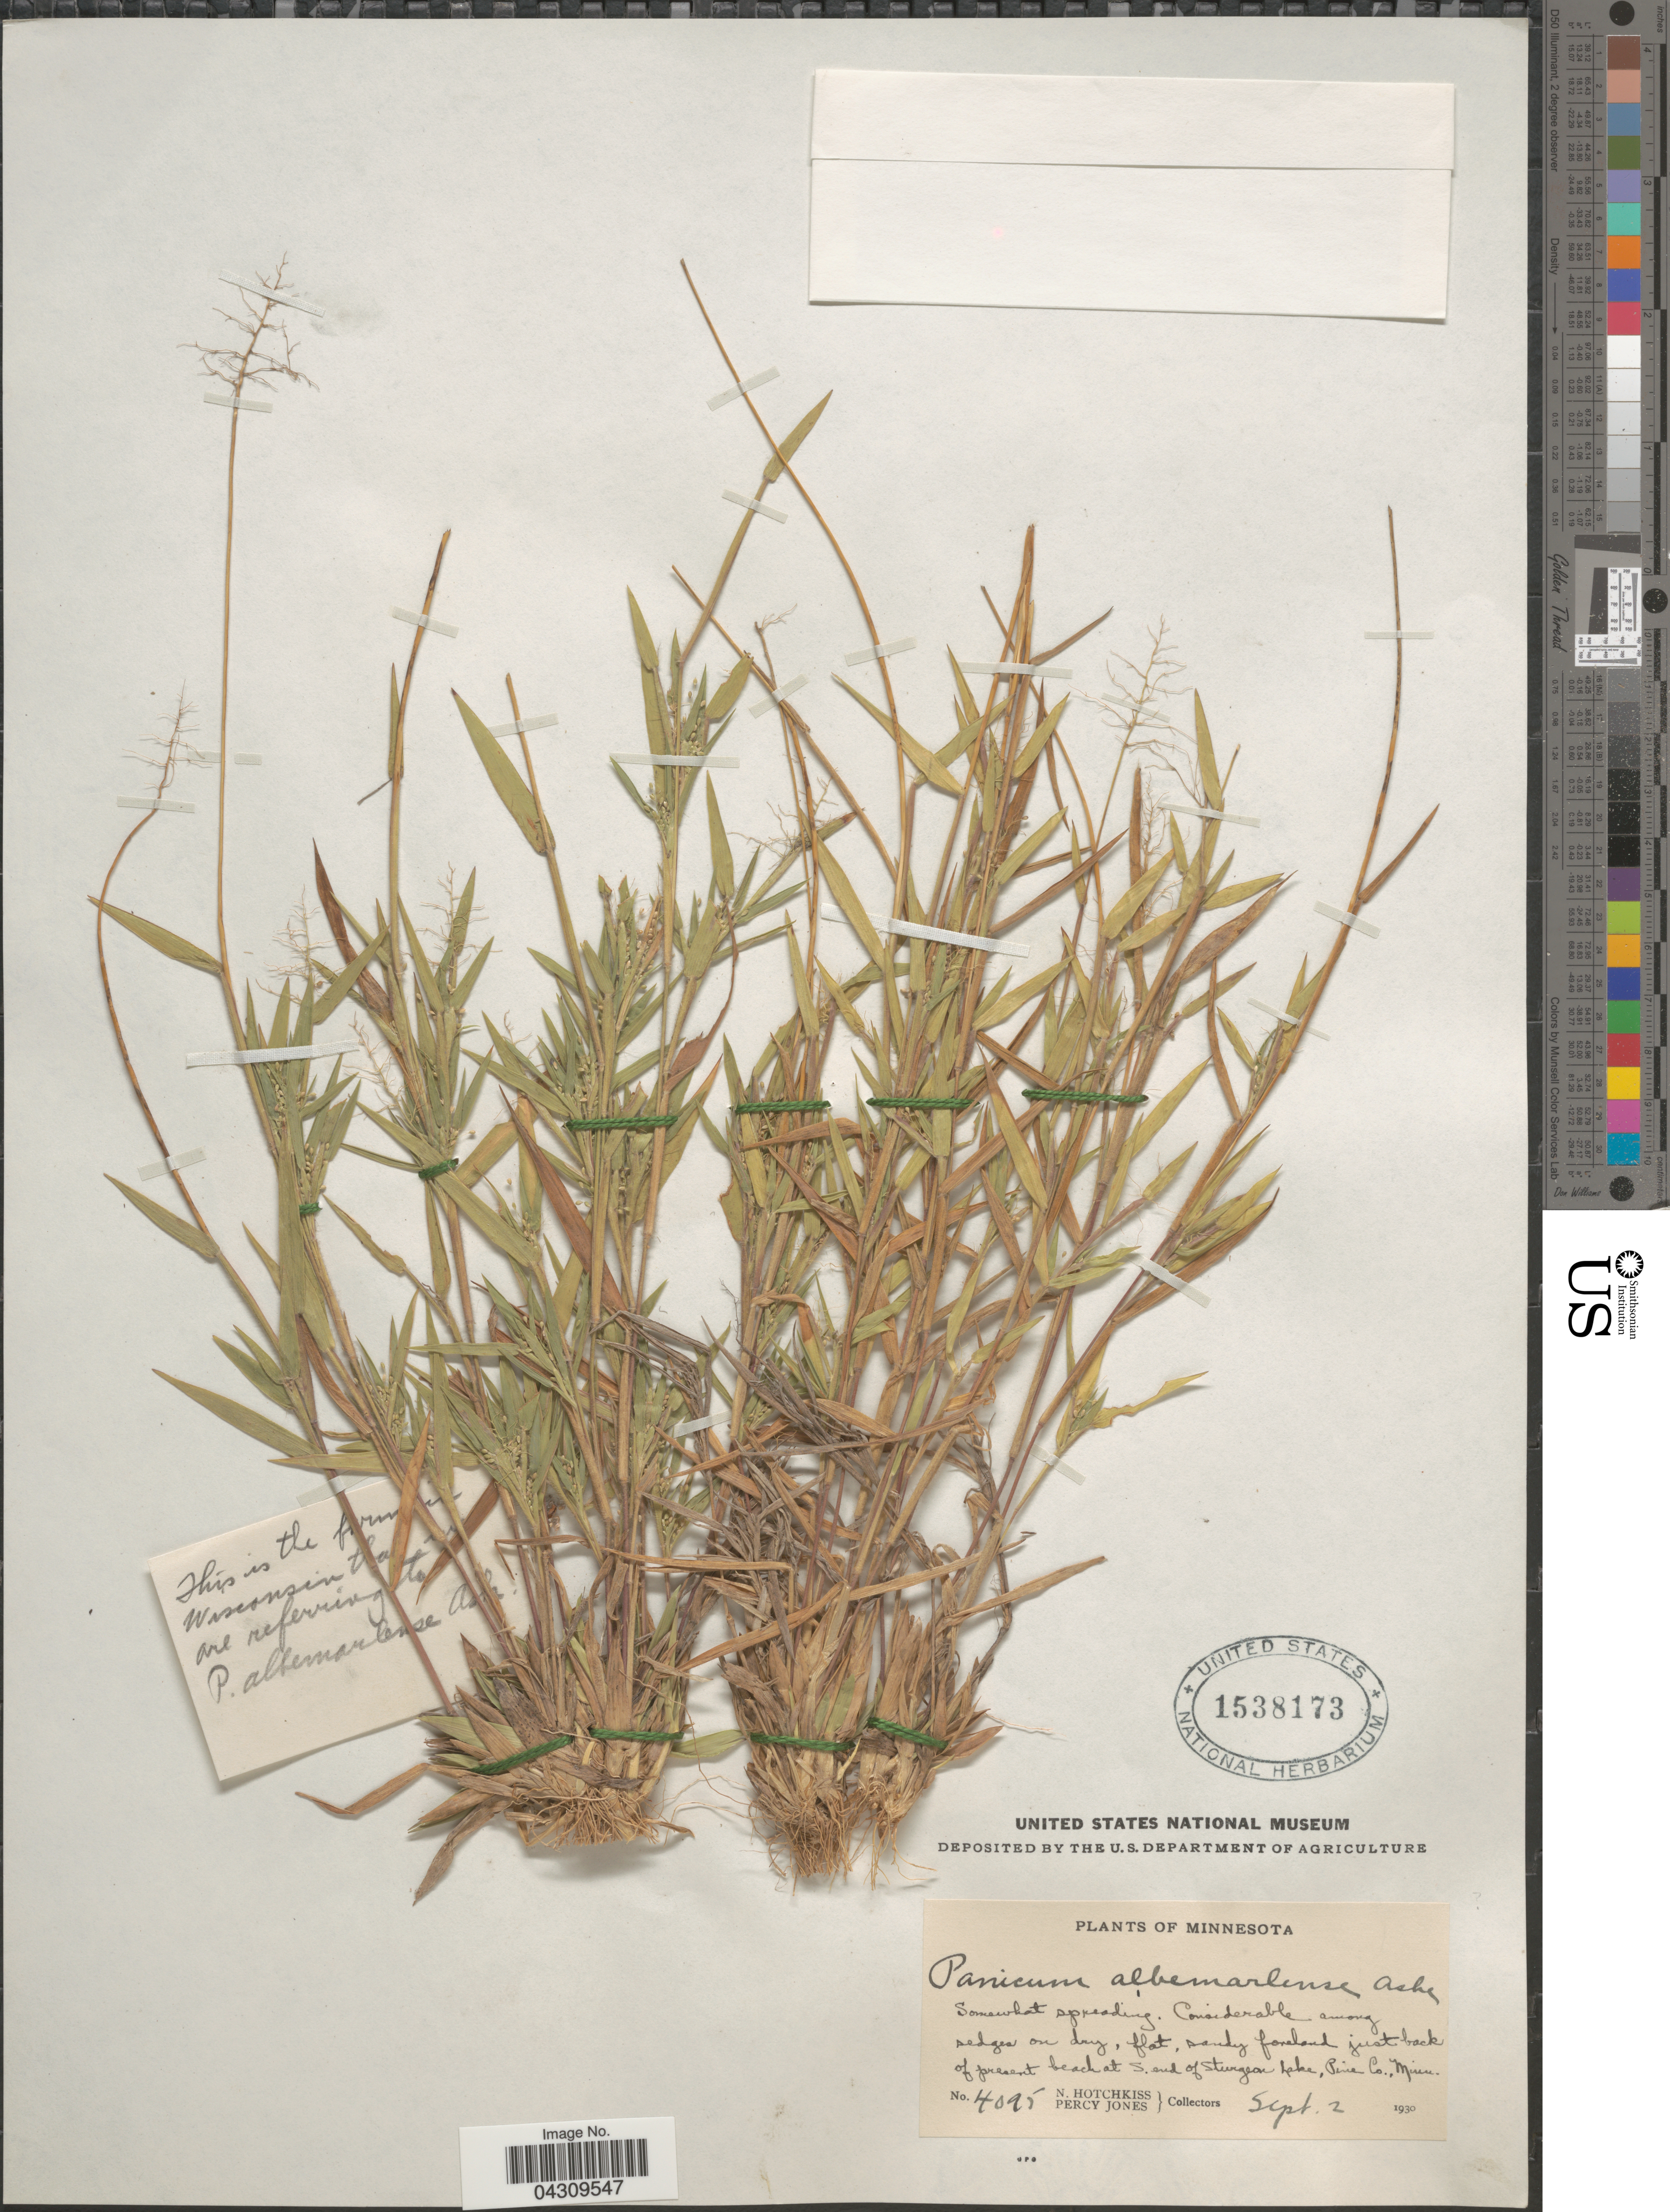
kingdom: Plantae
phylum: Tracheophyta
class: Liliopsida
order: Poales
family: Poaceae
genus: Dichanthelium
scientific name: Dichanthelium acuminatum var. acuminatum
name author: (Sw.) Gould & C.A. Clark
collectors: N. Hotchkiss & P. Jones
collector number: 4095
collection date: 1930-09-02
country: United States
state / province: Minnesota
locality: Considerable among sedges on dry, flat, sandy foreland just back of present beach at S, end of Sturgeon Lake, Pine Co.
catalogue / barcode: US 1538173